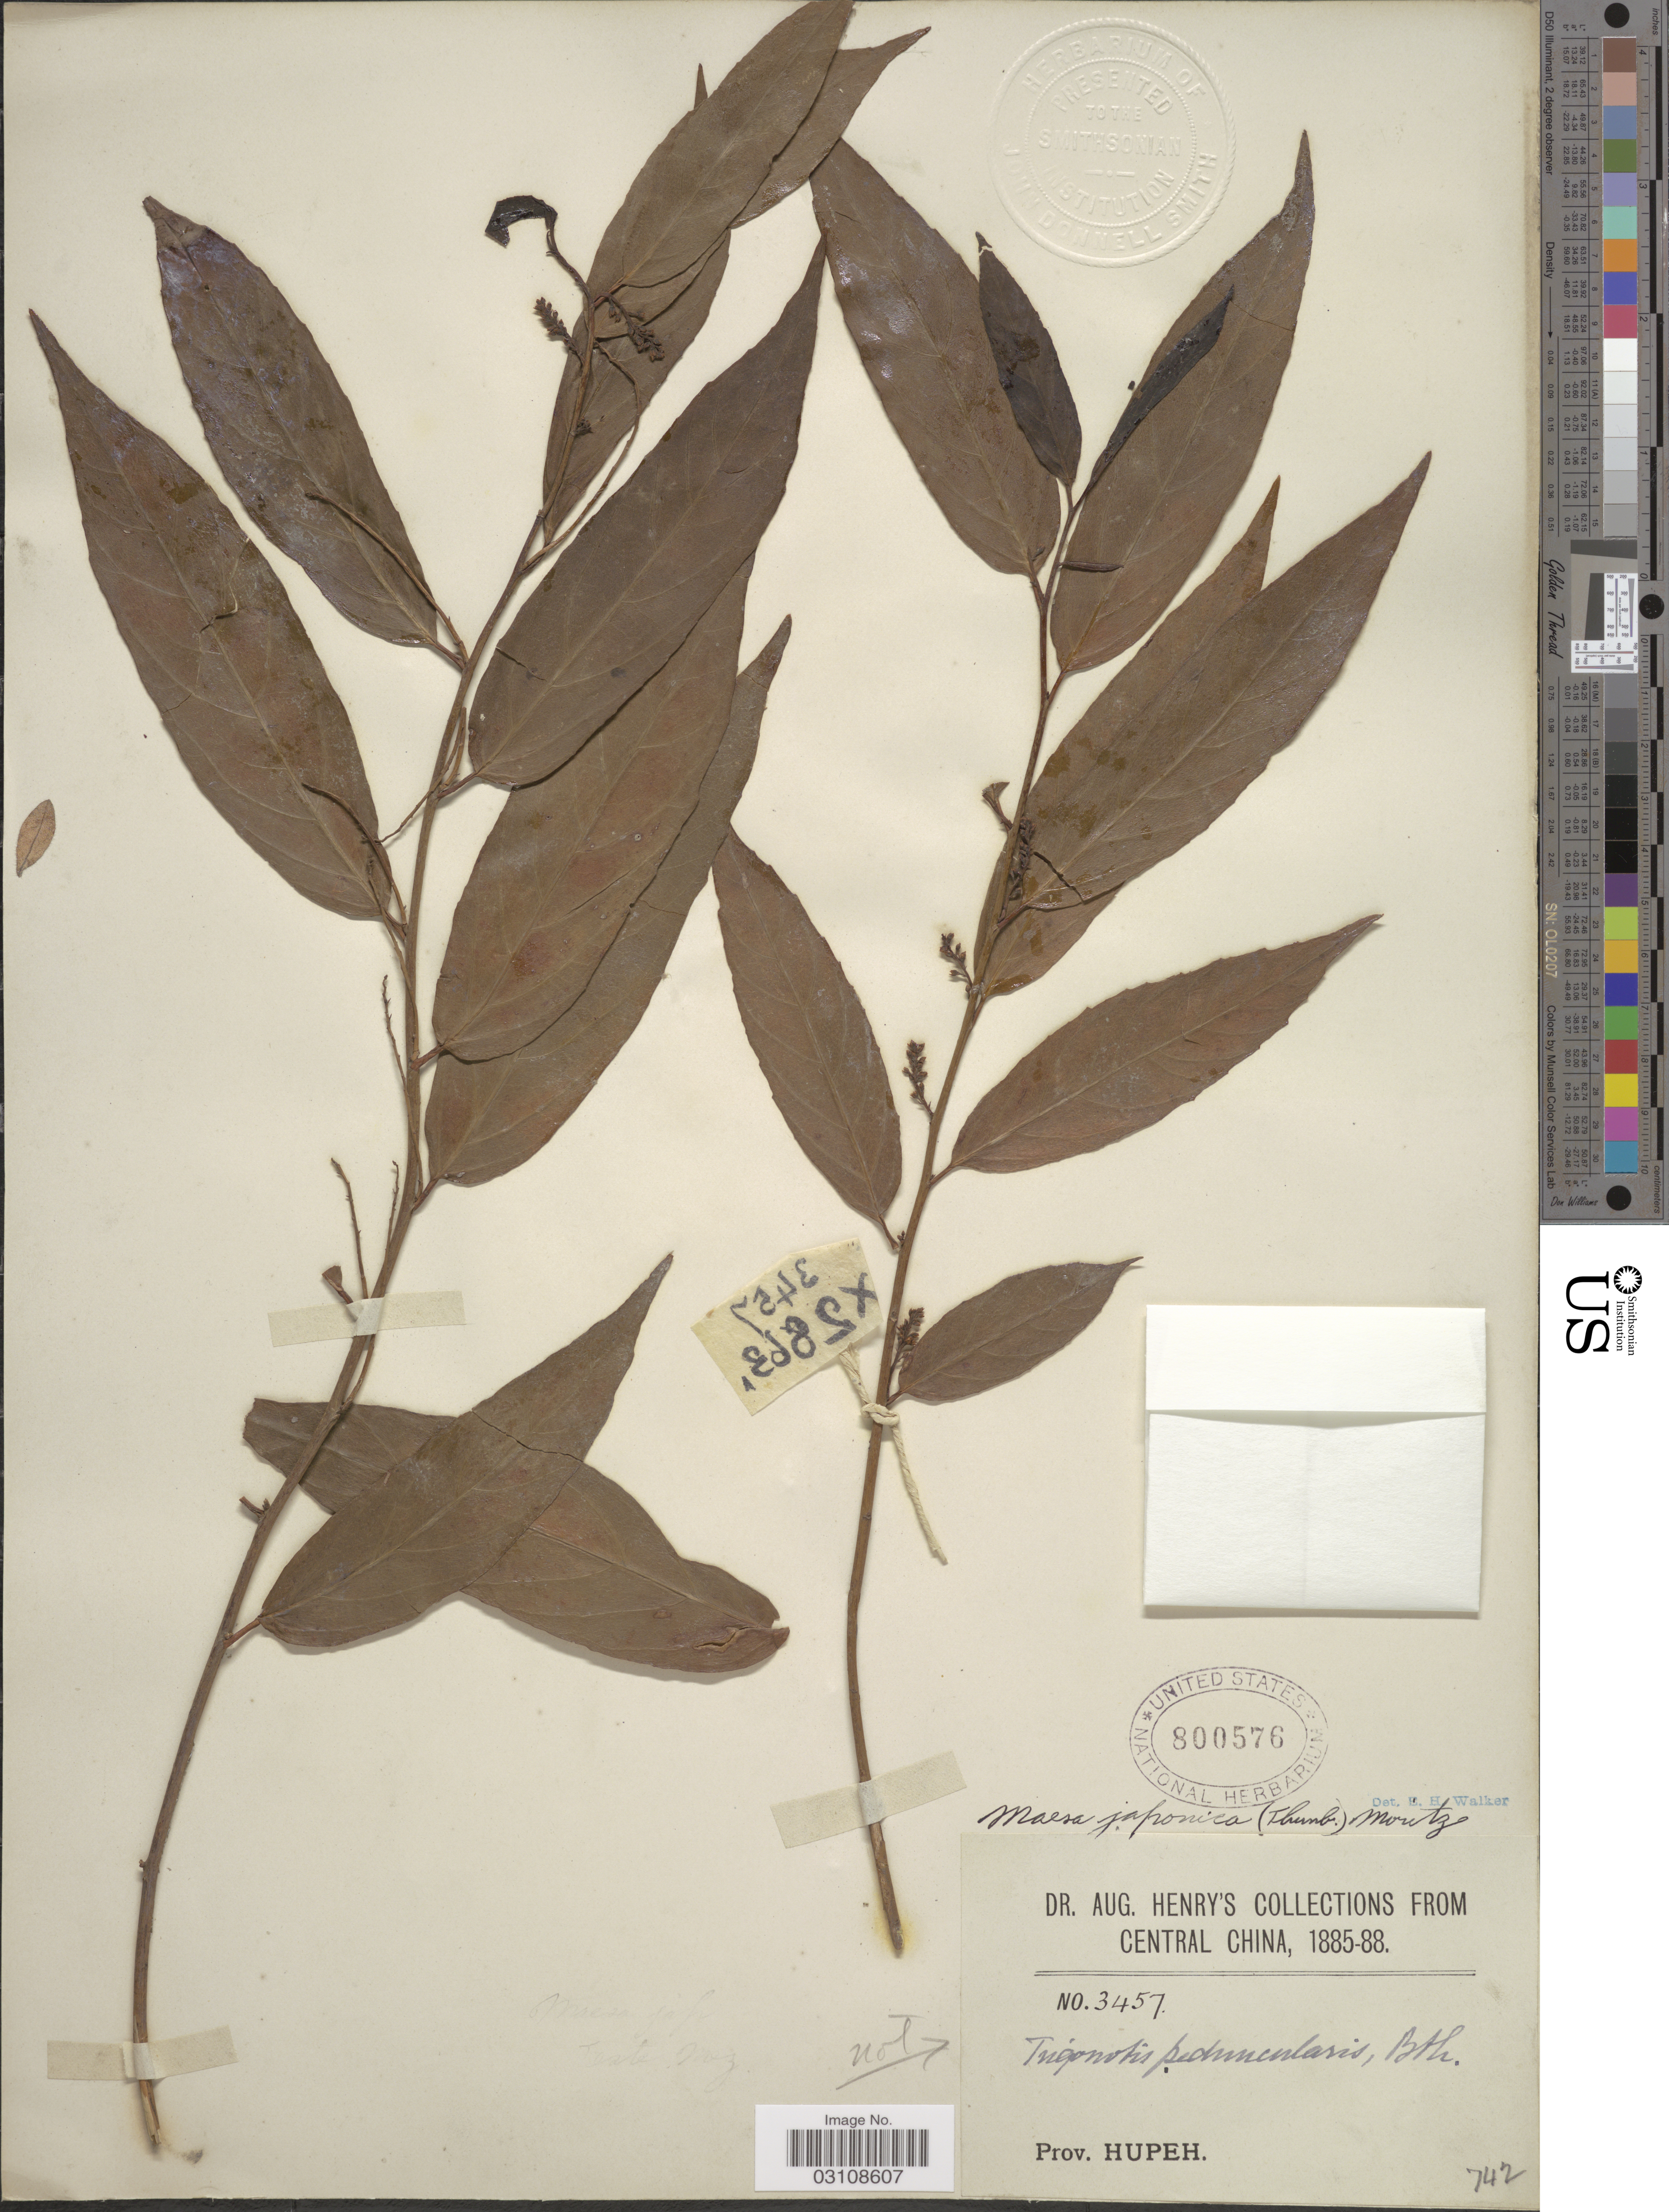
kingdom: Plantae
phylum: Tracheophyta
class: Magnoliopsida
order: Ericales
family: Primulaceae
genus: Maesa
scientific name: Maesa japonica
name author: Merr.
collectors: A. Henry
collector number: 3457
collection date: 1885/1888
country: China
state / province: Hubei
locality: Central China. Prov. Hupeh.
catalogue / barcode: US 800576